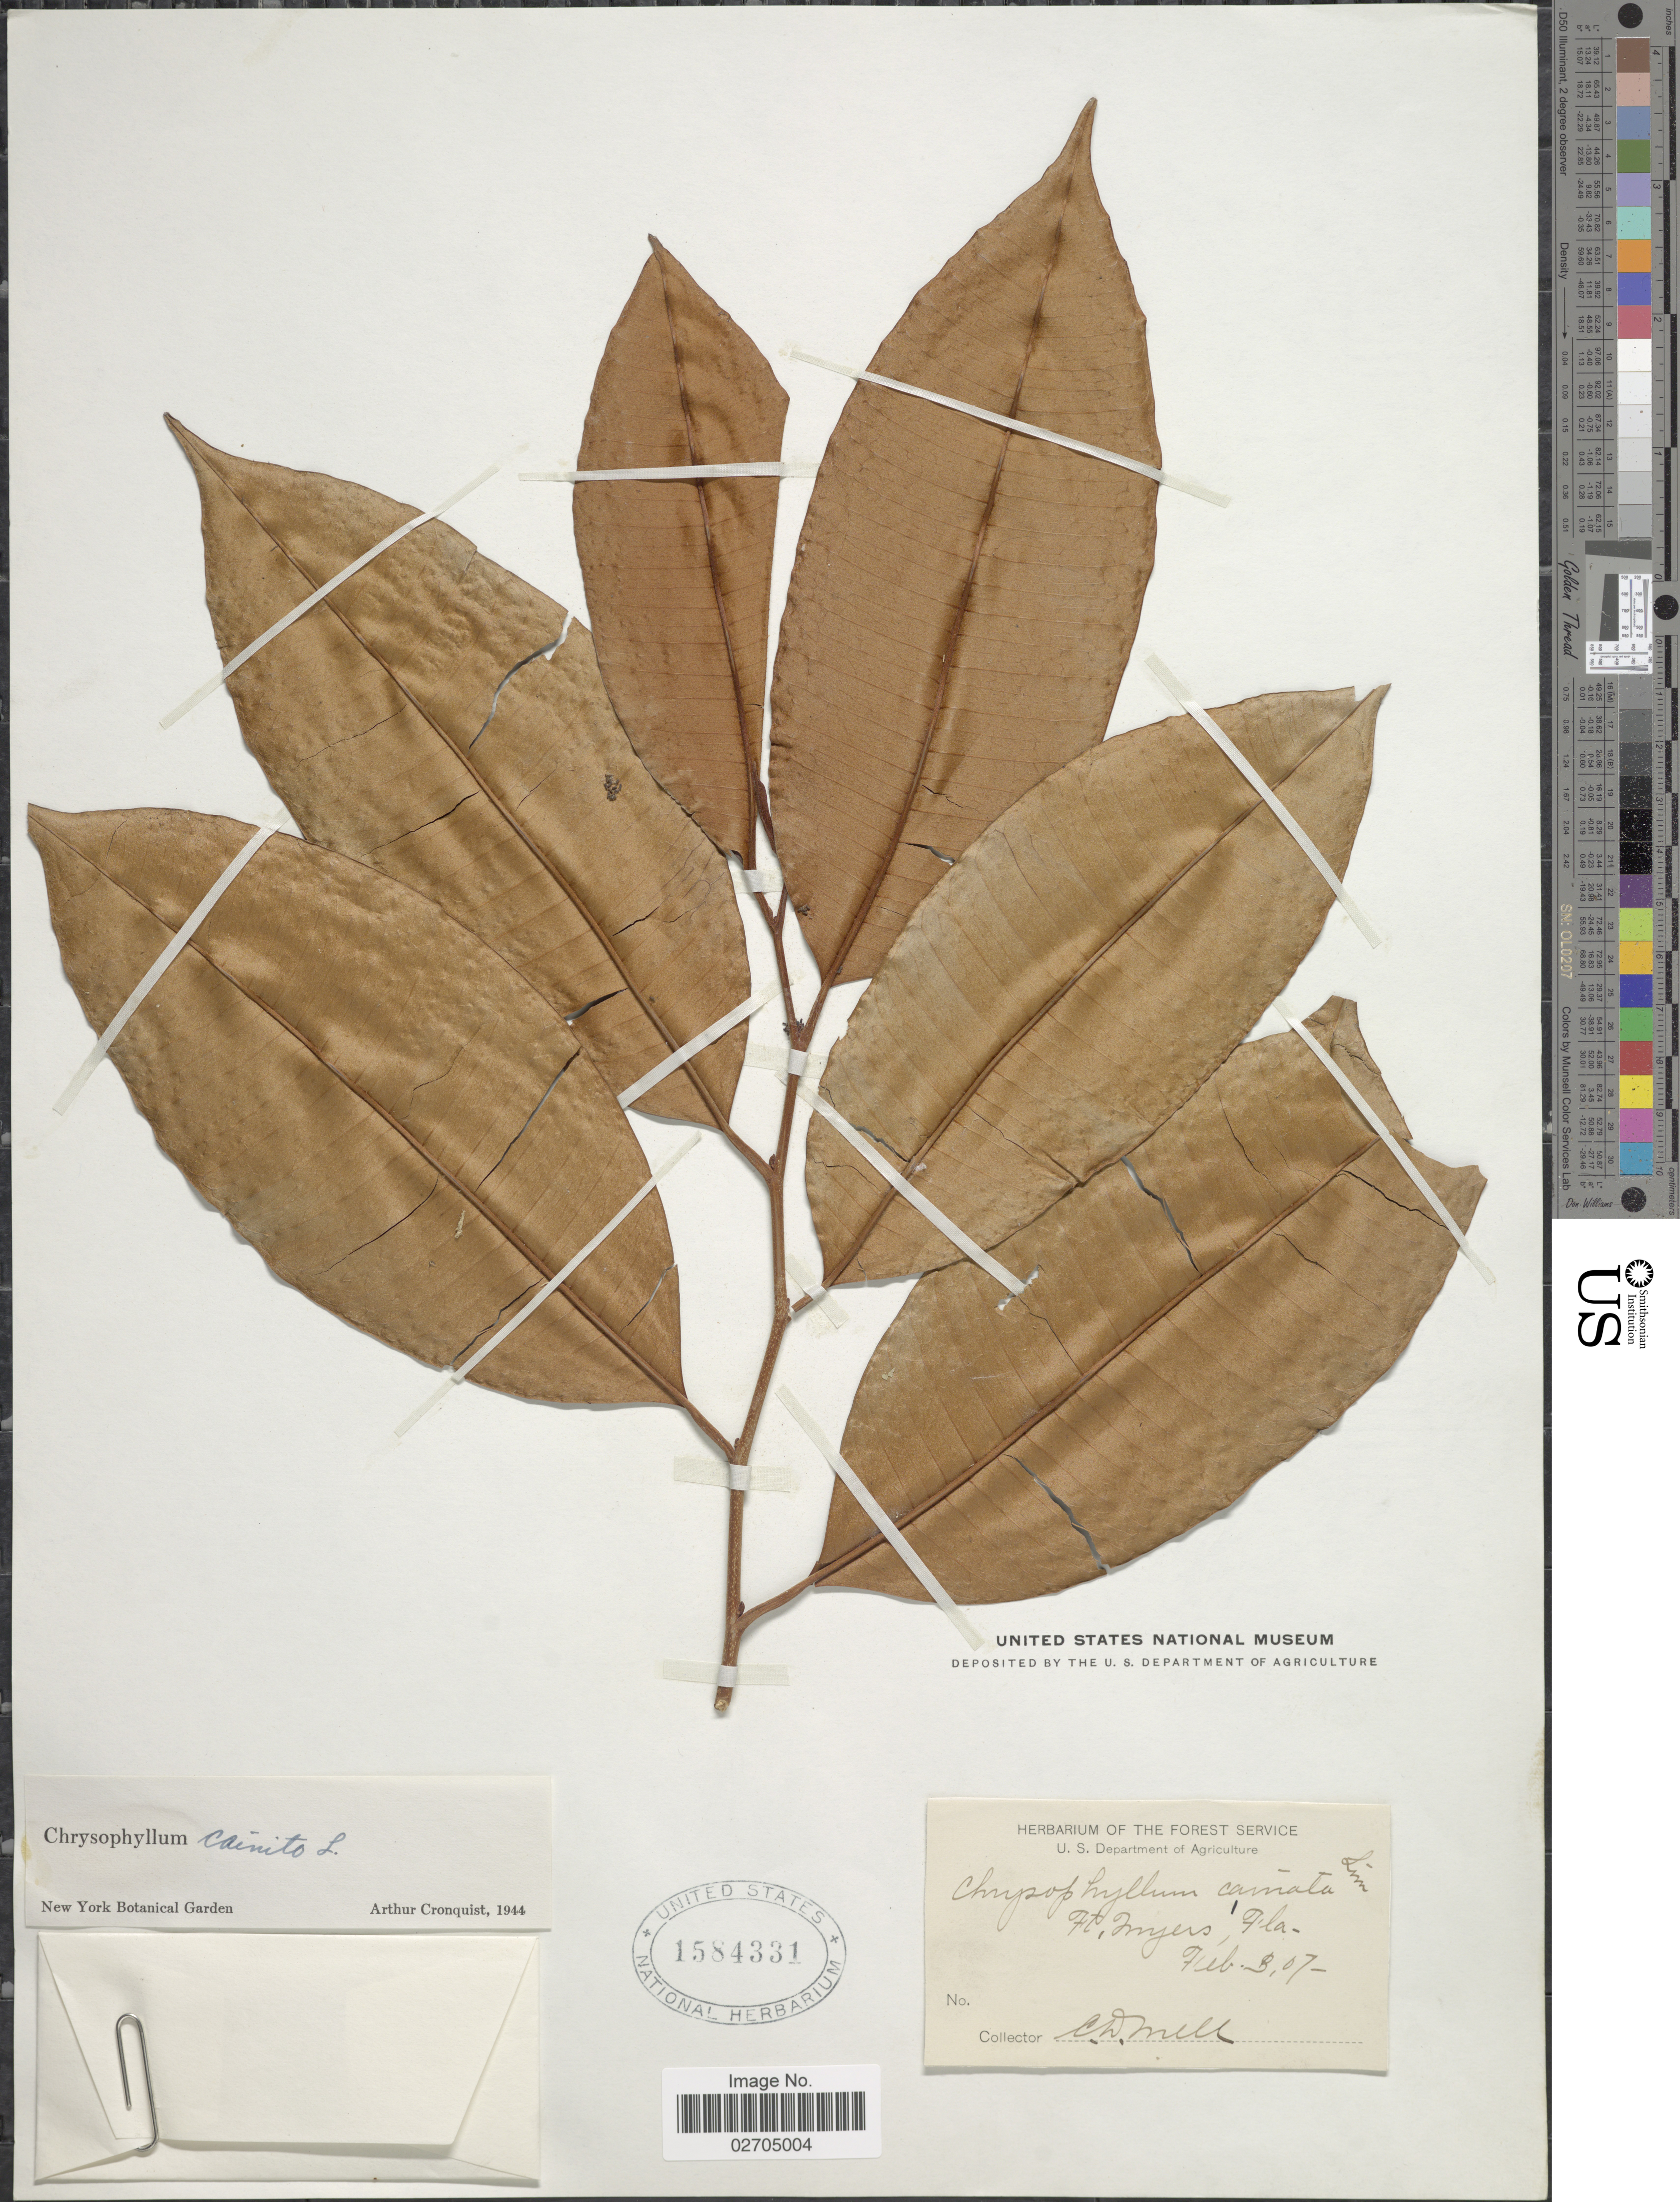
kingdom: Plantae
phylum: Tracheophyta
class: Magnoliopsida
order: Ericales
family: Sapotaceae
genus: Chrysophyllum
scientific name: Chrysophyllum oliviforme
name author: L.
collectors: C. D. Mell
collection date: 1907-02-03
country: United States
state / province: Florida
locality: Ft. Myers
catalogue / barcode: US 1584331